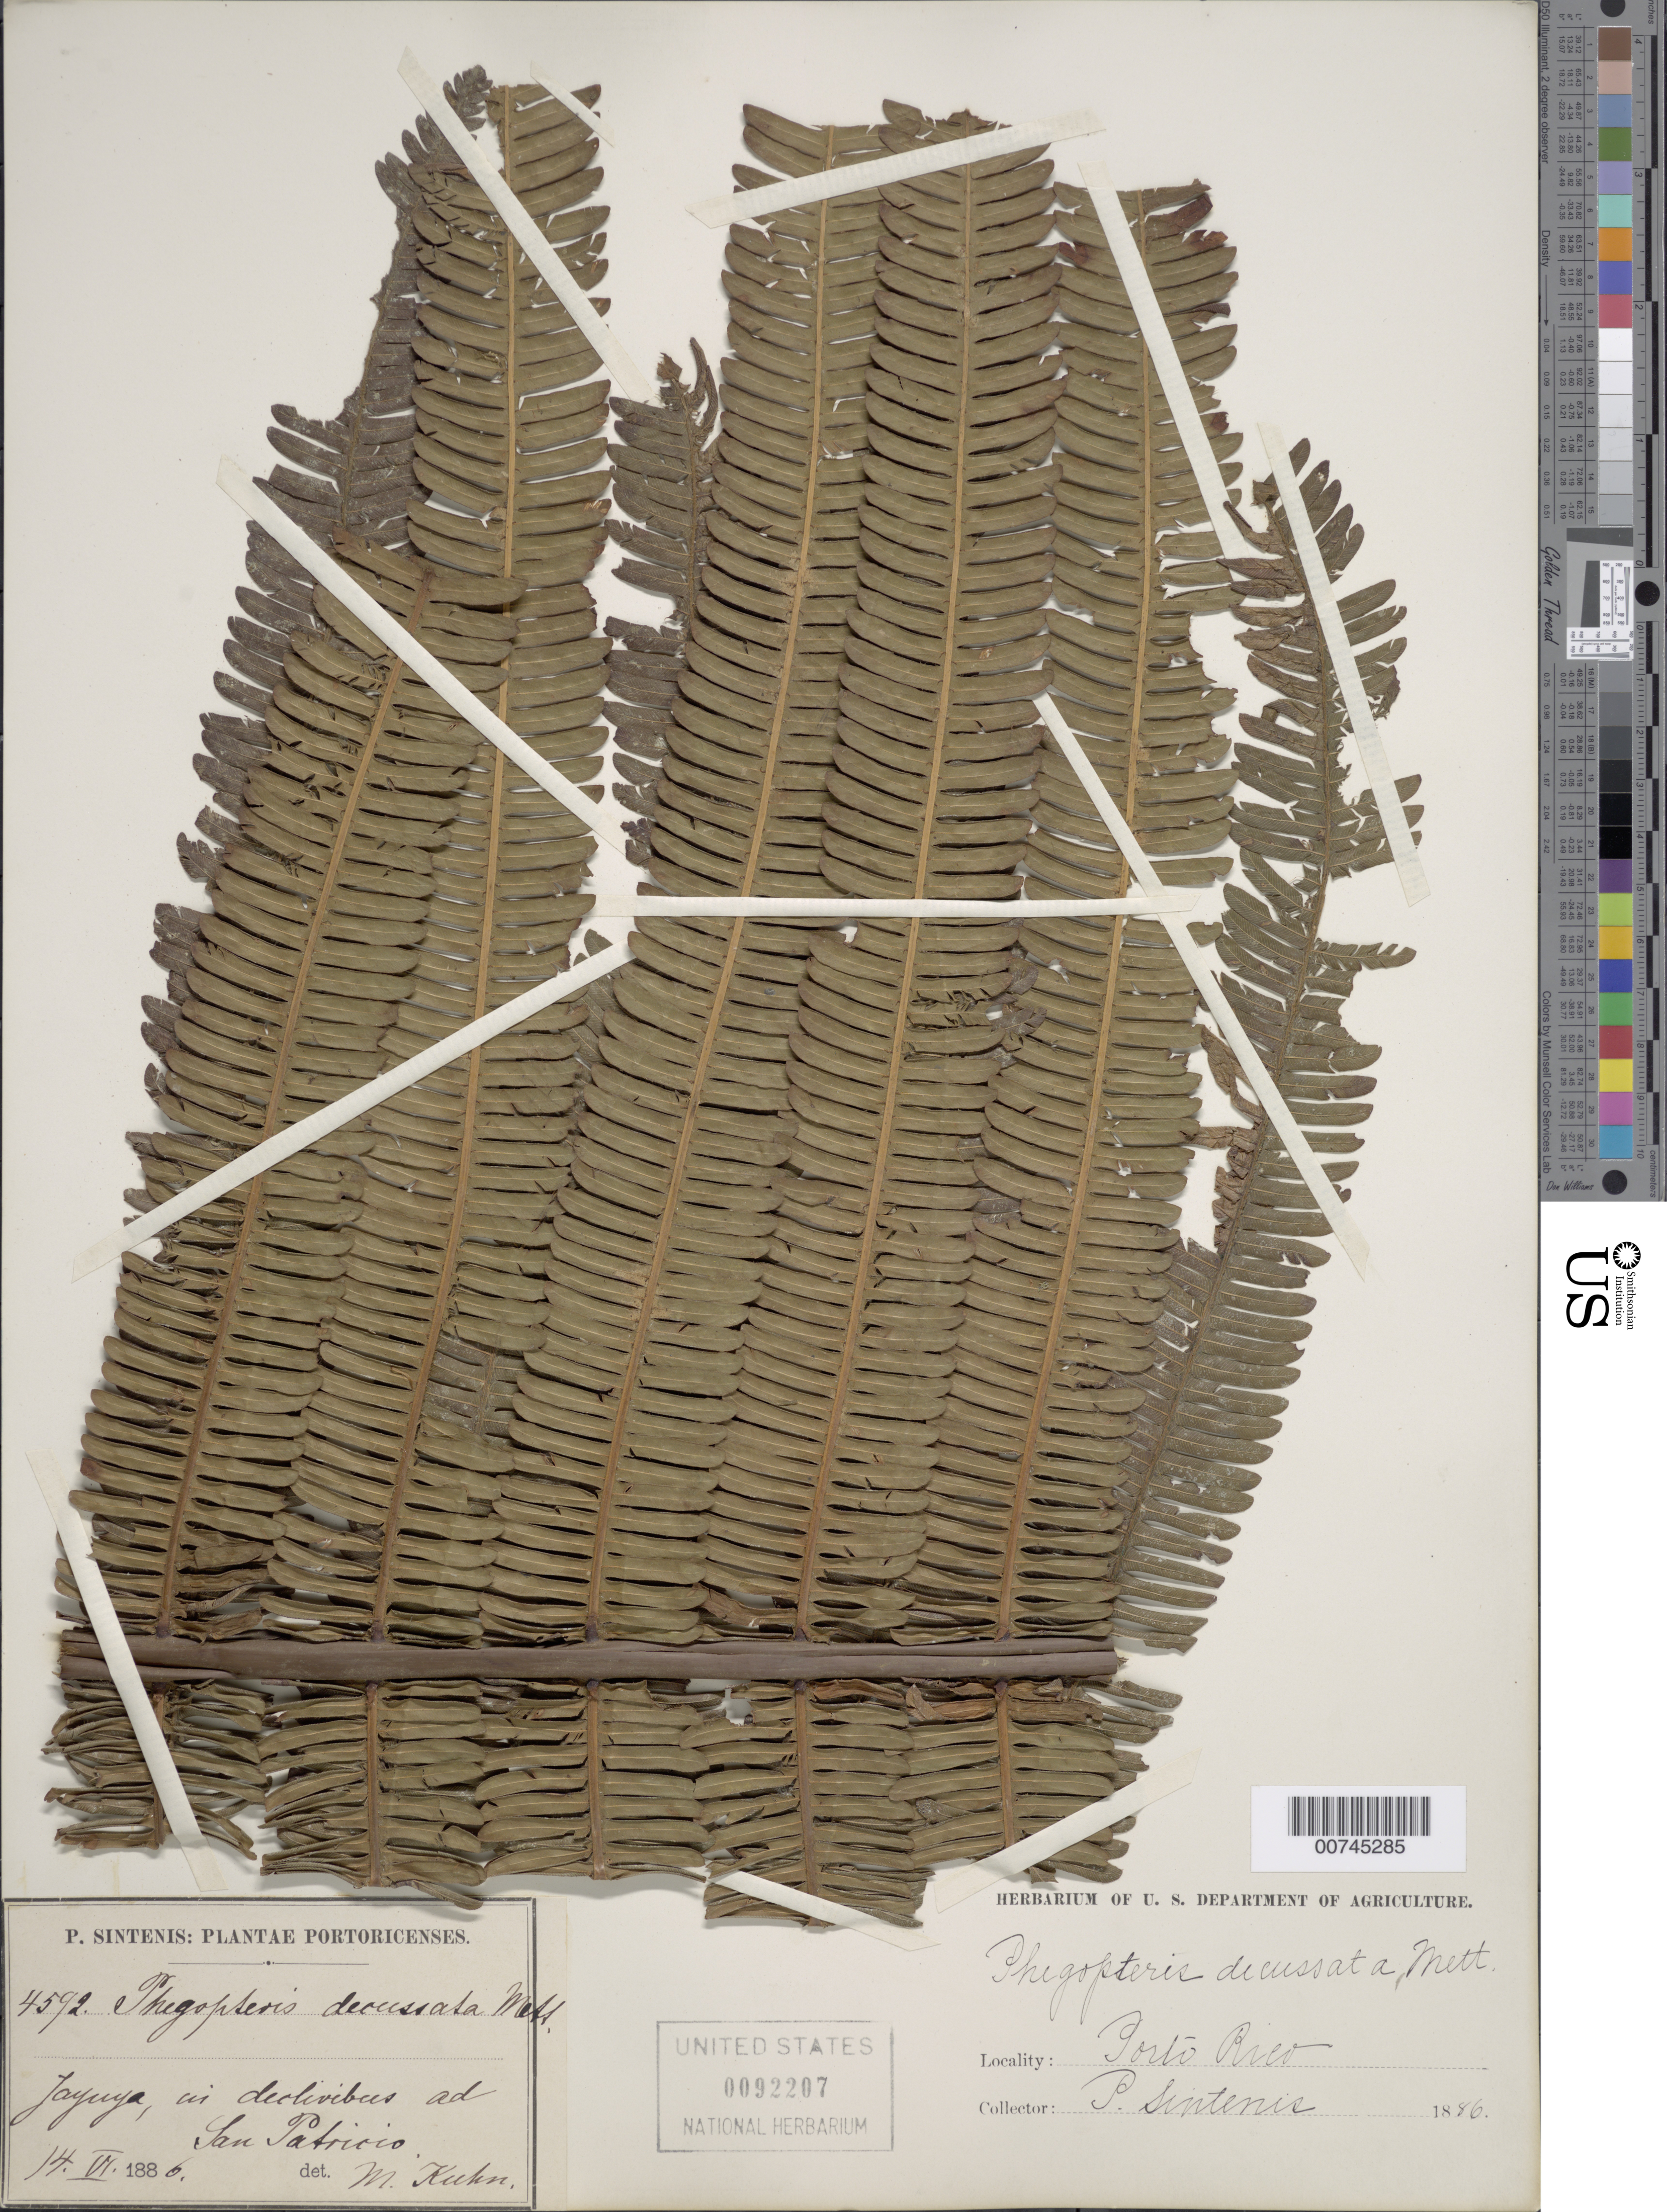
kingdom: Plantae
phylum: Tracheophyta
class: Polypodiopsida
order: Polypodiales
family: Thelypteridaceae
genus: Steiropteris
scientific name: Steiropteris decussata (L.) comb. nov., ined. 2015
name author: (L.)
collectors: P. Sintenis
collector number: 4592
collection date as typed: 14 Jun 1886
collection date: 1886-06-14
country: Puerto Rico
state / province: Jayuya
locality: Jayuya, in delivibus ad San Patricio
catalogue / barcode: US 92207